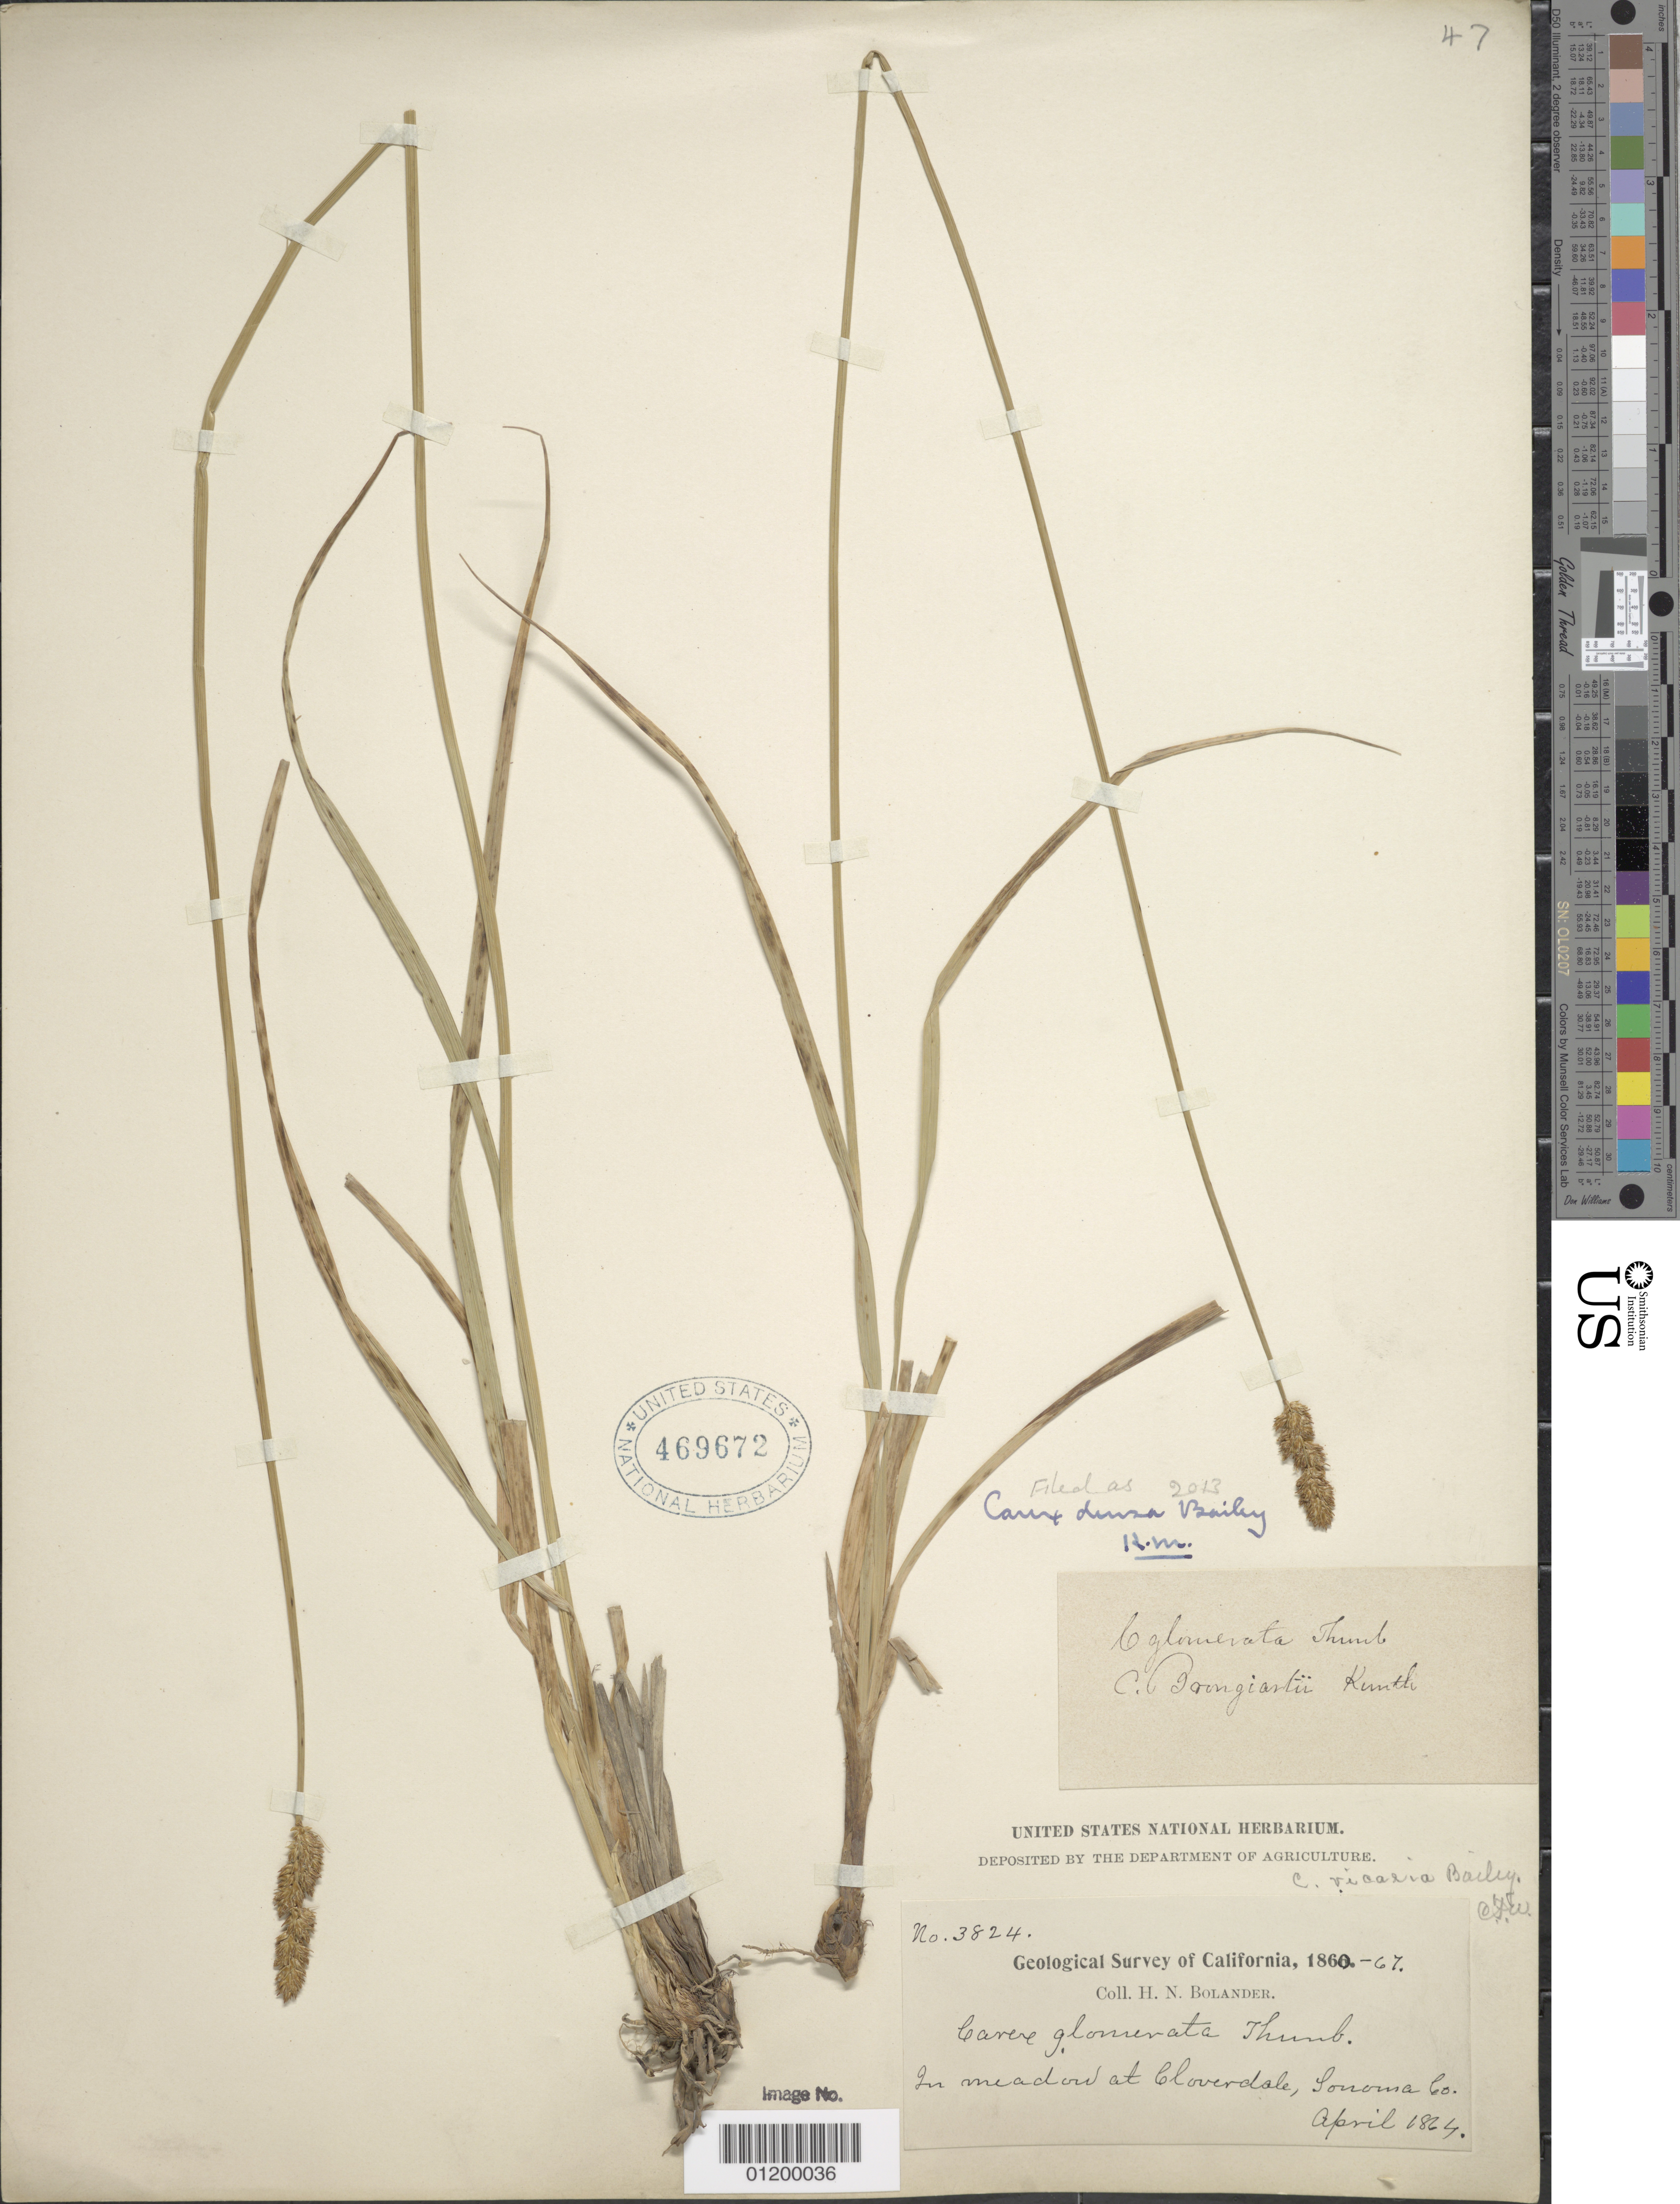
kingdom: Plantae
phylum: Tracheophyta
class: Liliopsida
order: Poales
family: Cyperaceae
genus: Carex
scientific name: Carex densa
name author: (L.H. Bailey) L.H. Bailey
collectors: H. Bolander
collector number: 3842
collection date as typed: Apr 1864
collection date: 1864-04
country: United States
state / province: California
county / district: Sonoma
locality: Cloverdale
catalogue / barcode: US 469672